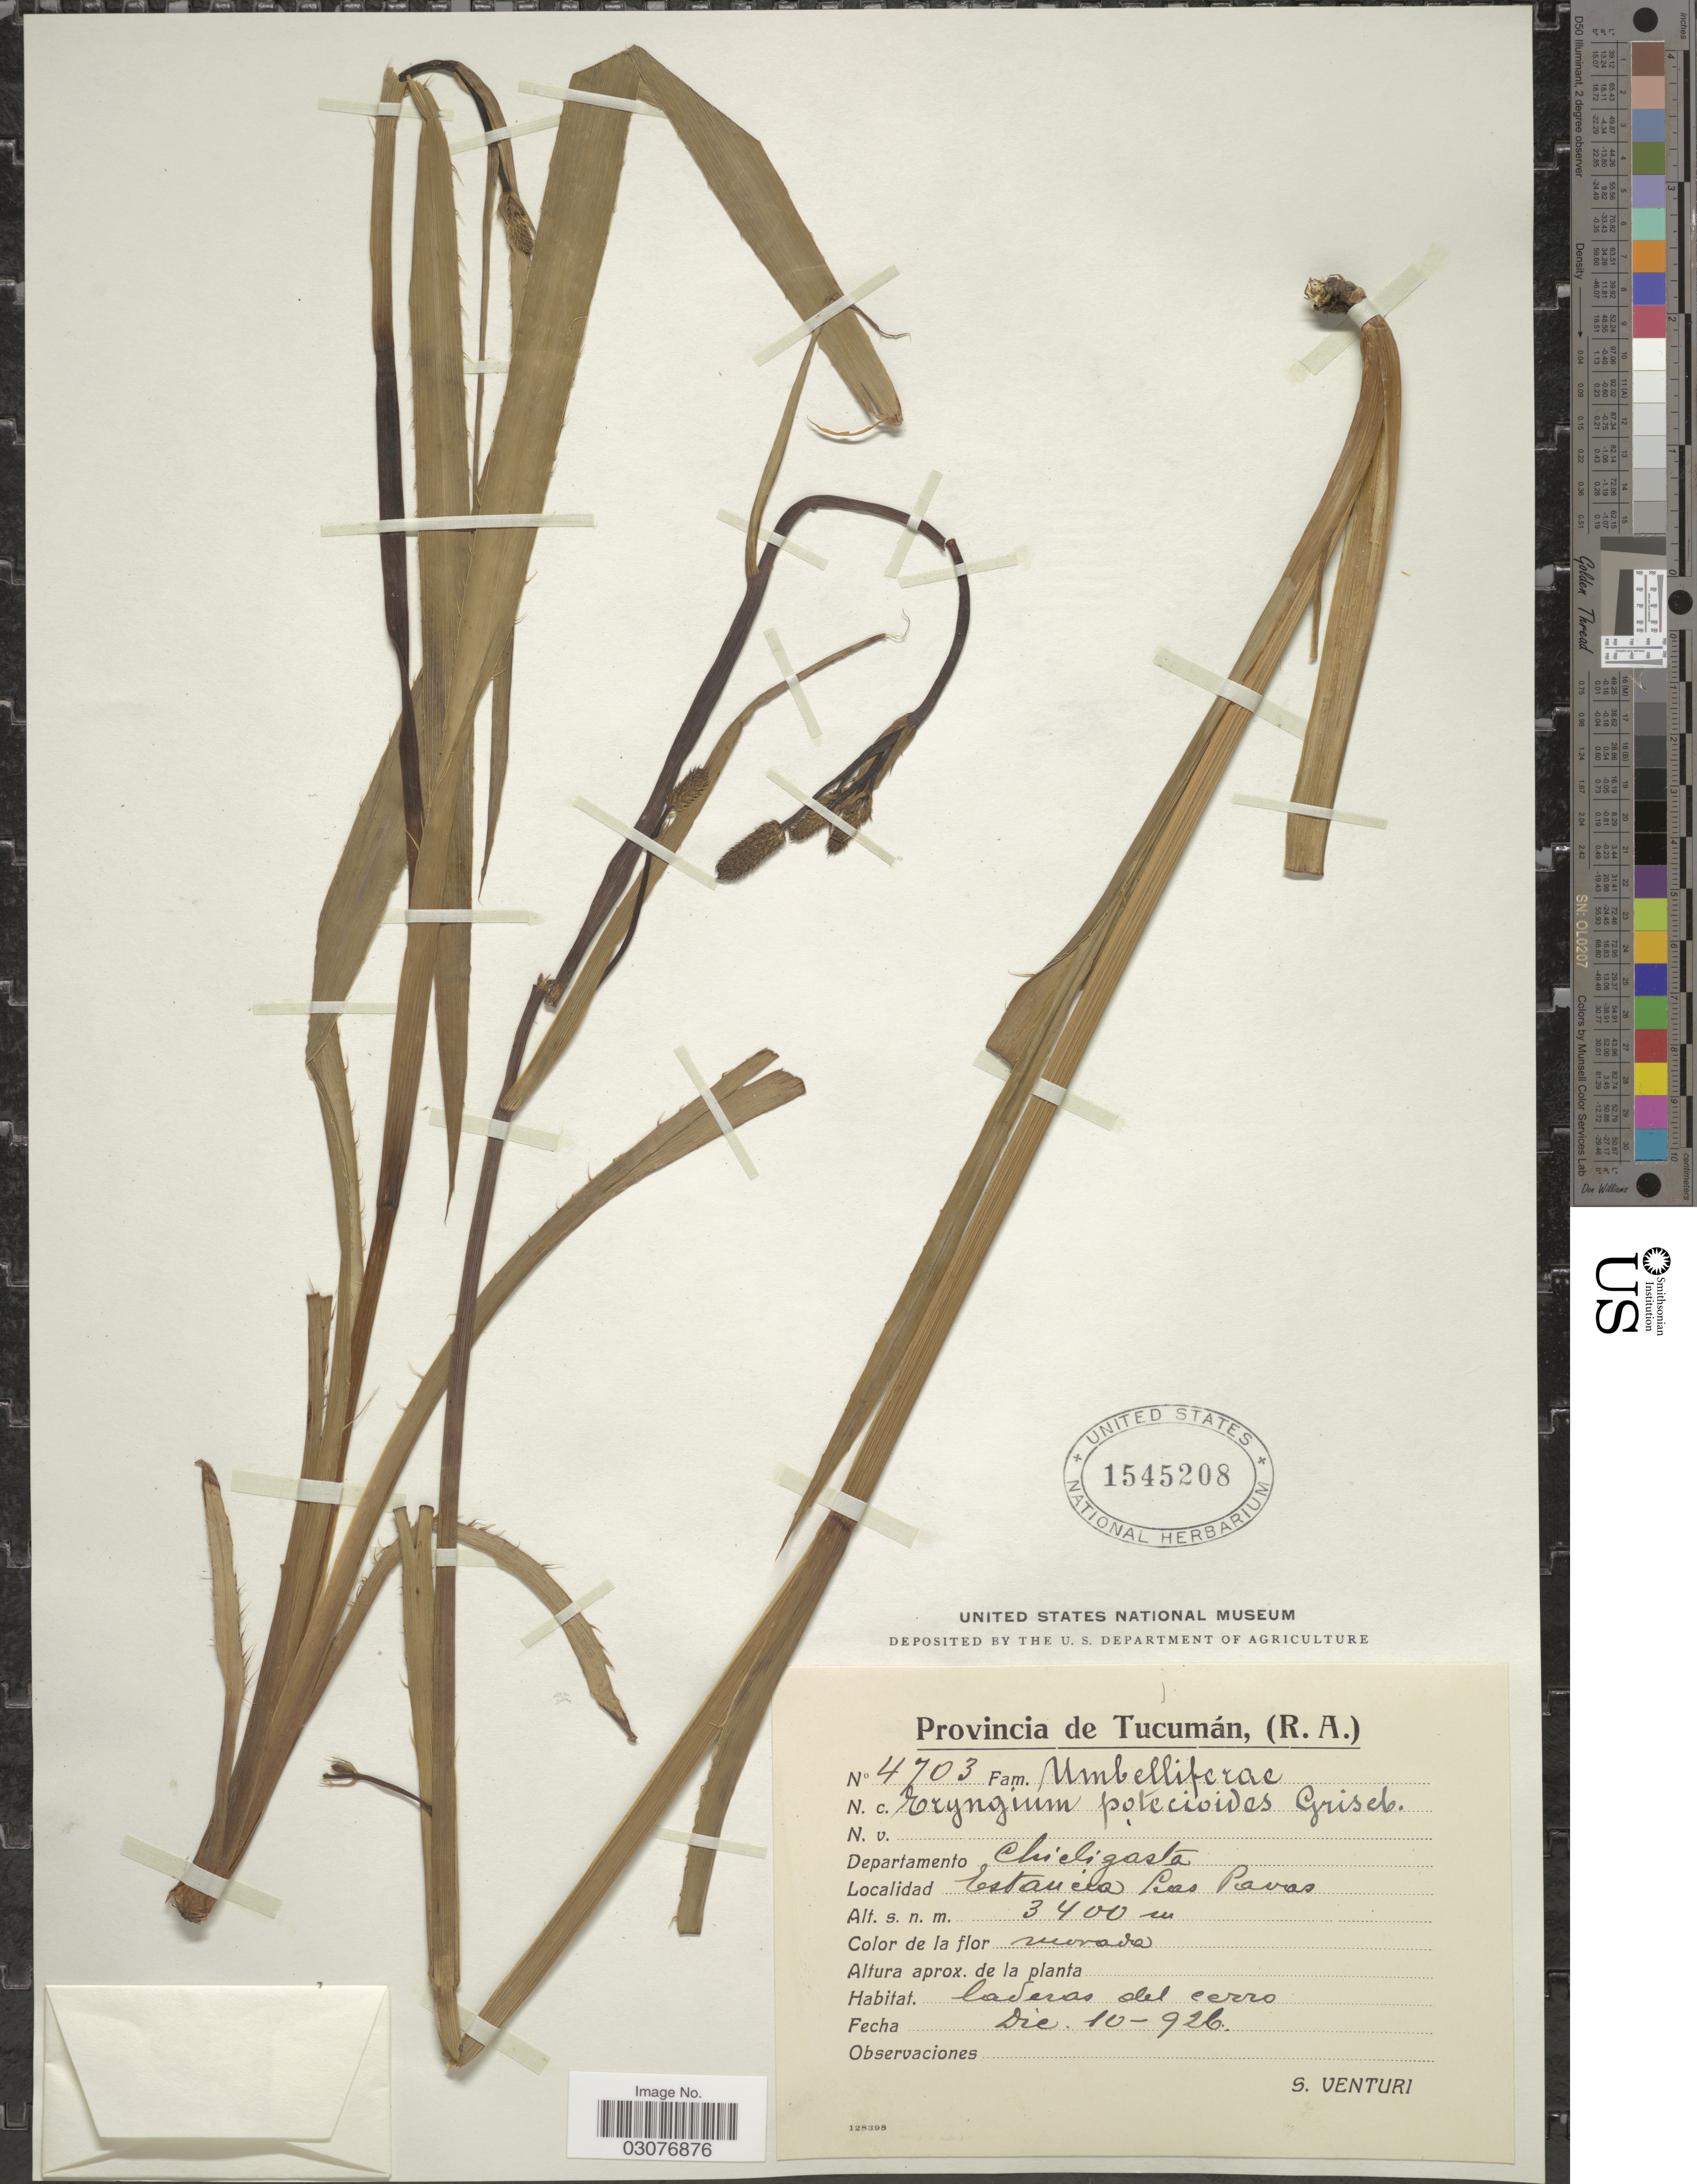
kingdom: Plantae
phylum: Tracheophyta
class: Magnoliopsida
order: Apiales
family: Apiaceae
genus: Eryngium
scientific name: Eryngium poterioides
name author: Griseb.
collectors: S. Venturi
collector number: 4703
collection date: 1926-12-10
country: Argentina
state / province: Tucuman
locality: Departamento Chicligasta. Estancia Las Pavas.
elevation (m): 3400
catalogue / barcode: US 1545208